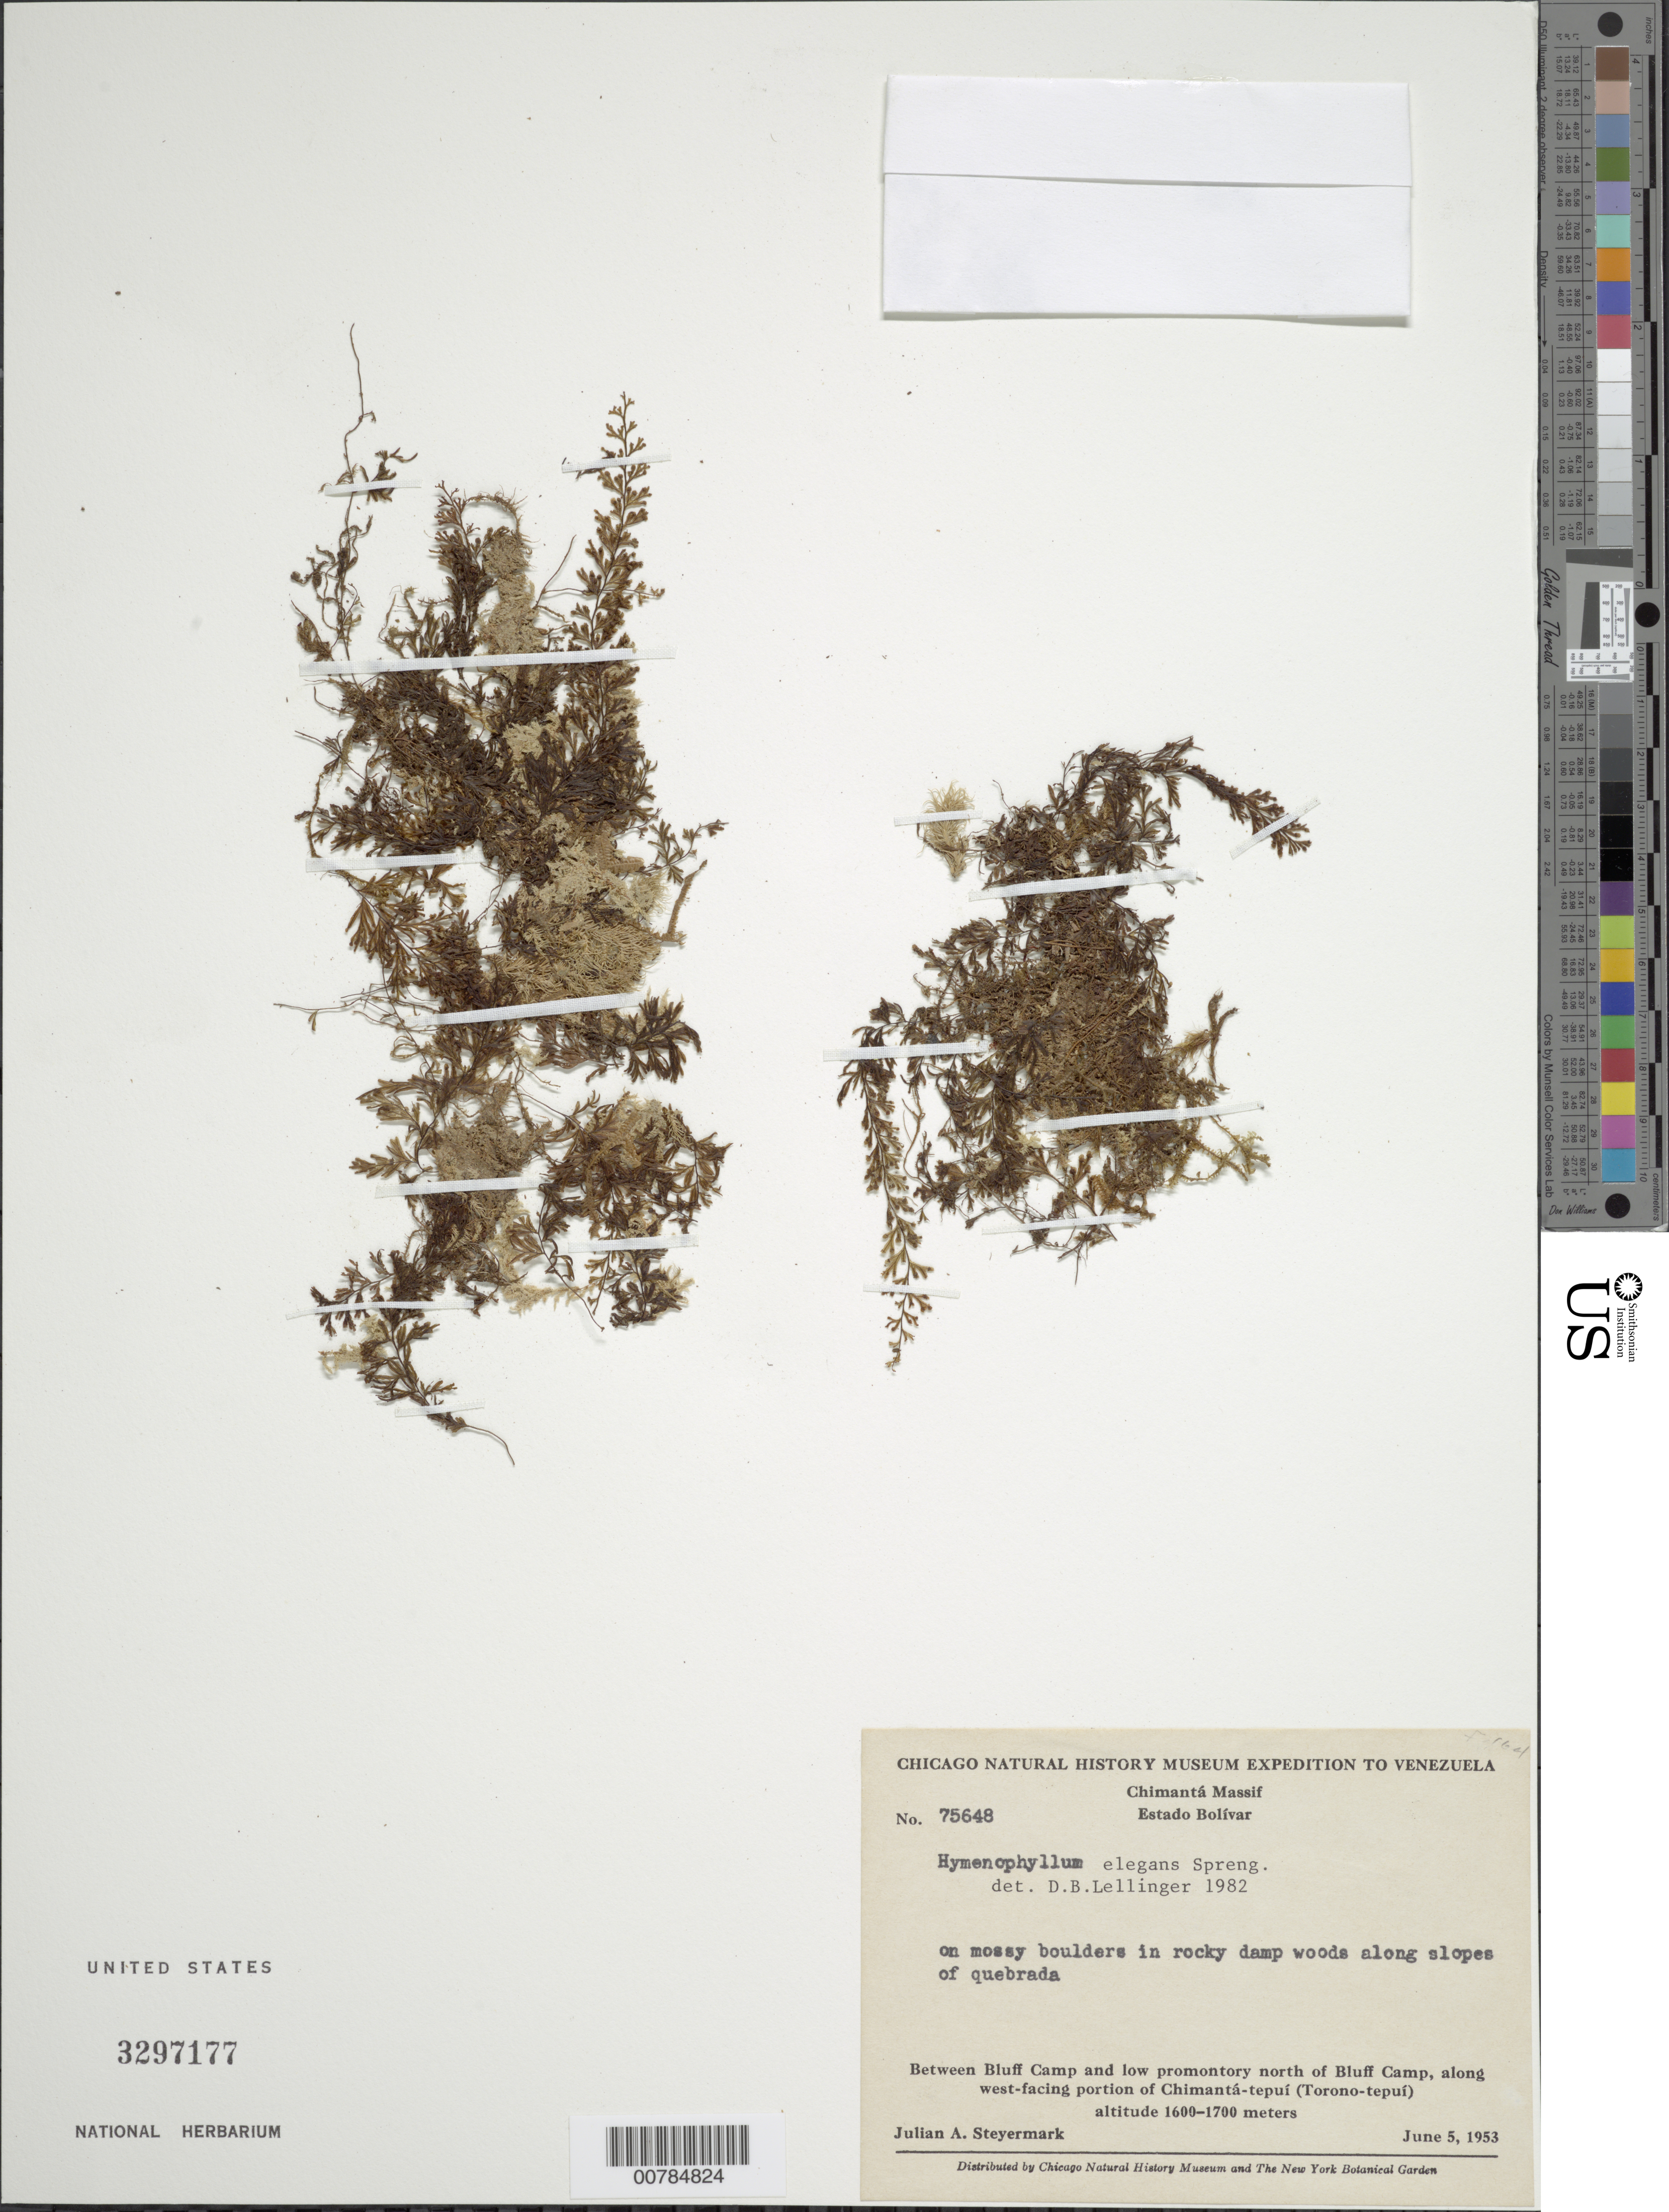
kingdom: Plantae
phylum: Tracheophyta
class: Polypodiopsida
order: Hymenophyllales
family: Hymenophyllaceae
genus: Hymenophyllum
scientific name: Hymenophyllum elegans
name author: Spreng.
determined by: Lellinger, David B., (BOT), Smithsonian Institution - National Museum of Natural History (UNITED STATES)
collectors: J. Steyermark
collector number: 75648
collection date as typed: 5-Jun-53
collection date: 1953-06-05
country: Venezuela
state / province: Bolívar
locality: Chimantá-tepuí (Torono-tepuí), Bluff Camp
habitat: On mossy boulders in rocky damp woods along slopes of quebrada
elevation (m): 1600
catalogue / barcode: US 3297177